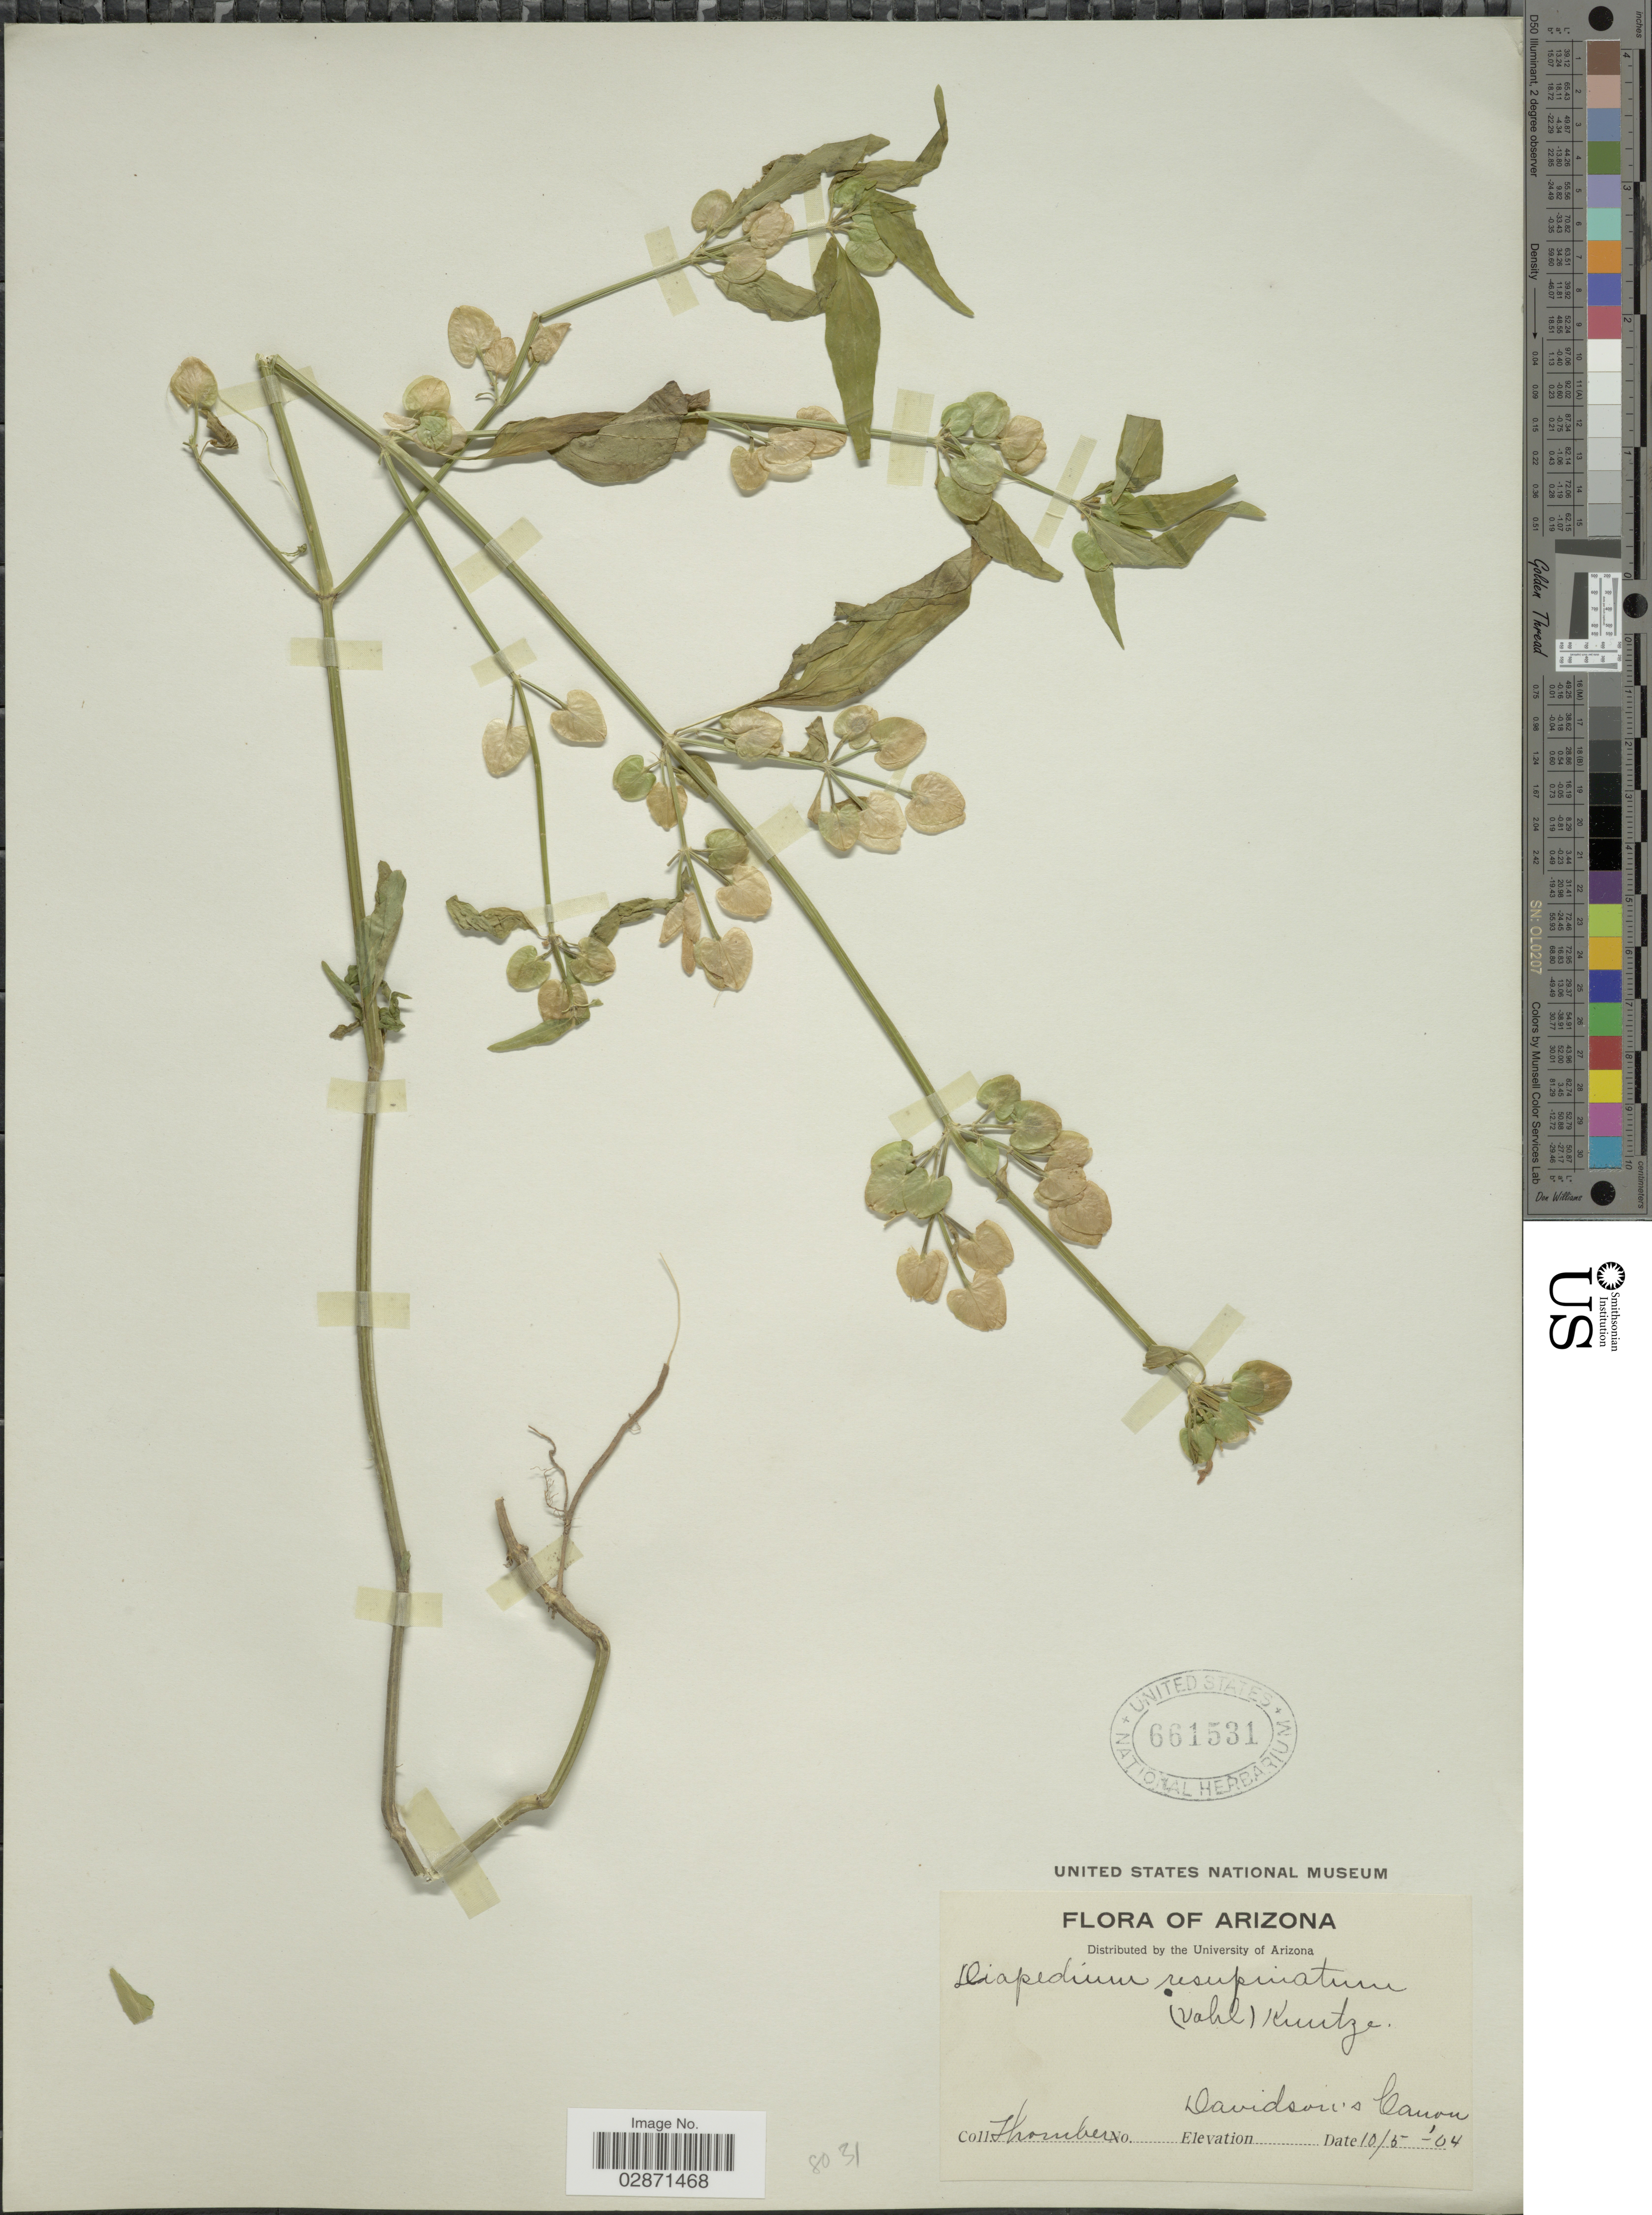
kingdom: Plantae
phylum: Tracheophyta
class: Magnoliopsida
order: Lamiales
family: Acanthaceae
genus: Dicliptera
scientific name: Dicliptera resupinata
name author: (Vahl) Juss.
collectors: J. Thornber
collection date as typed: Transcribed d/m/y: 5/10/4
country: United States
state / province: Arizona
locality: Davidson's Canon.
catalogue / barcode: US 661531